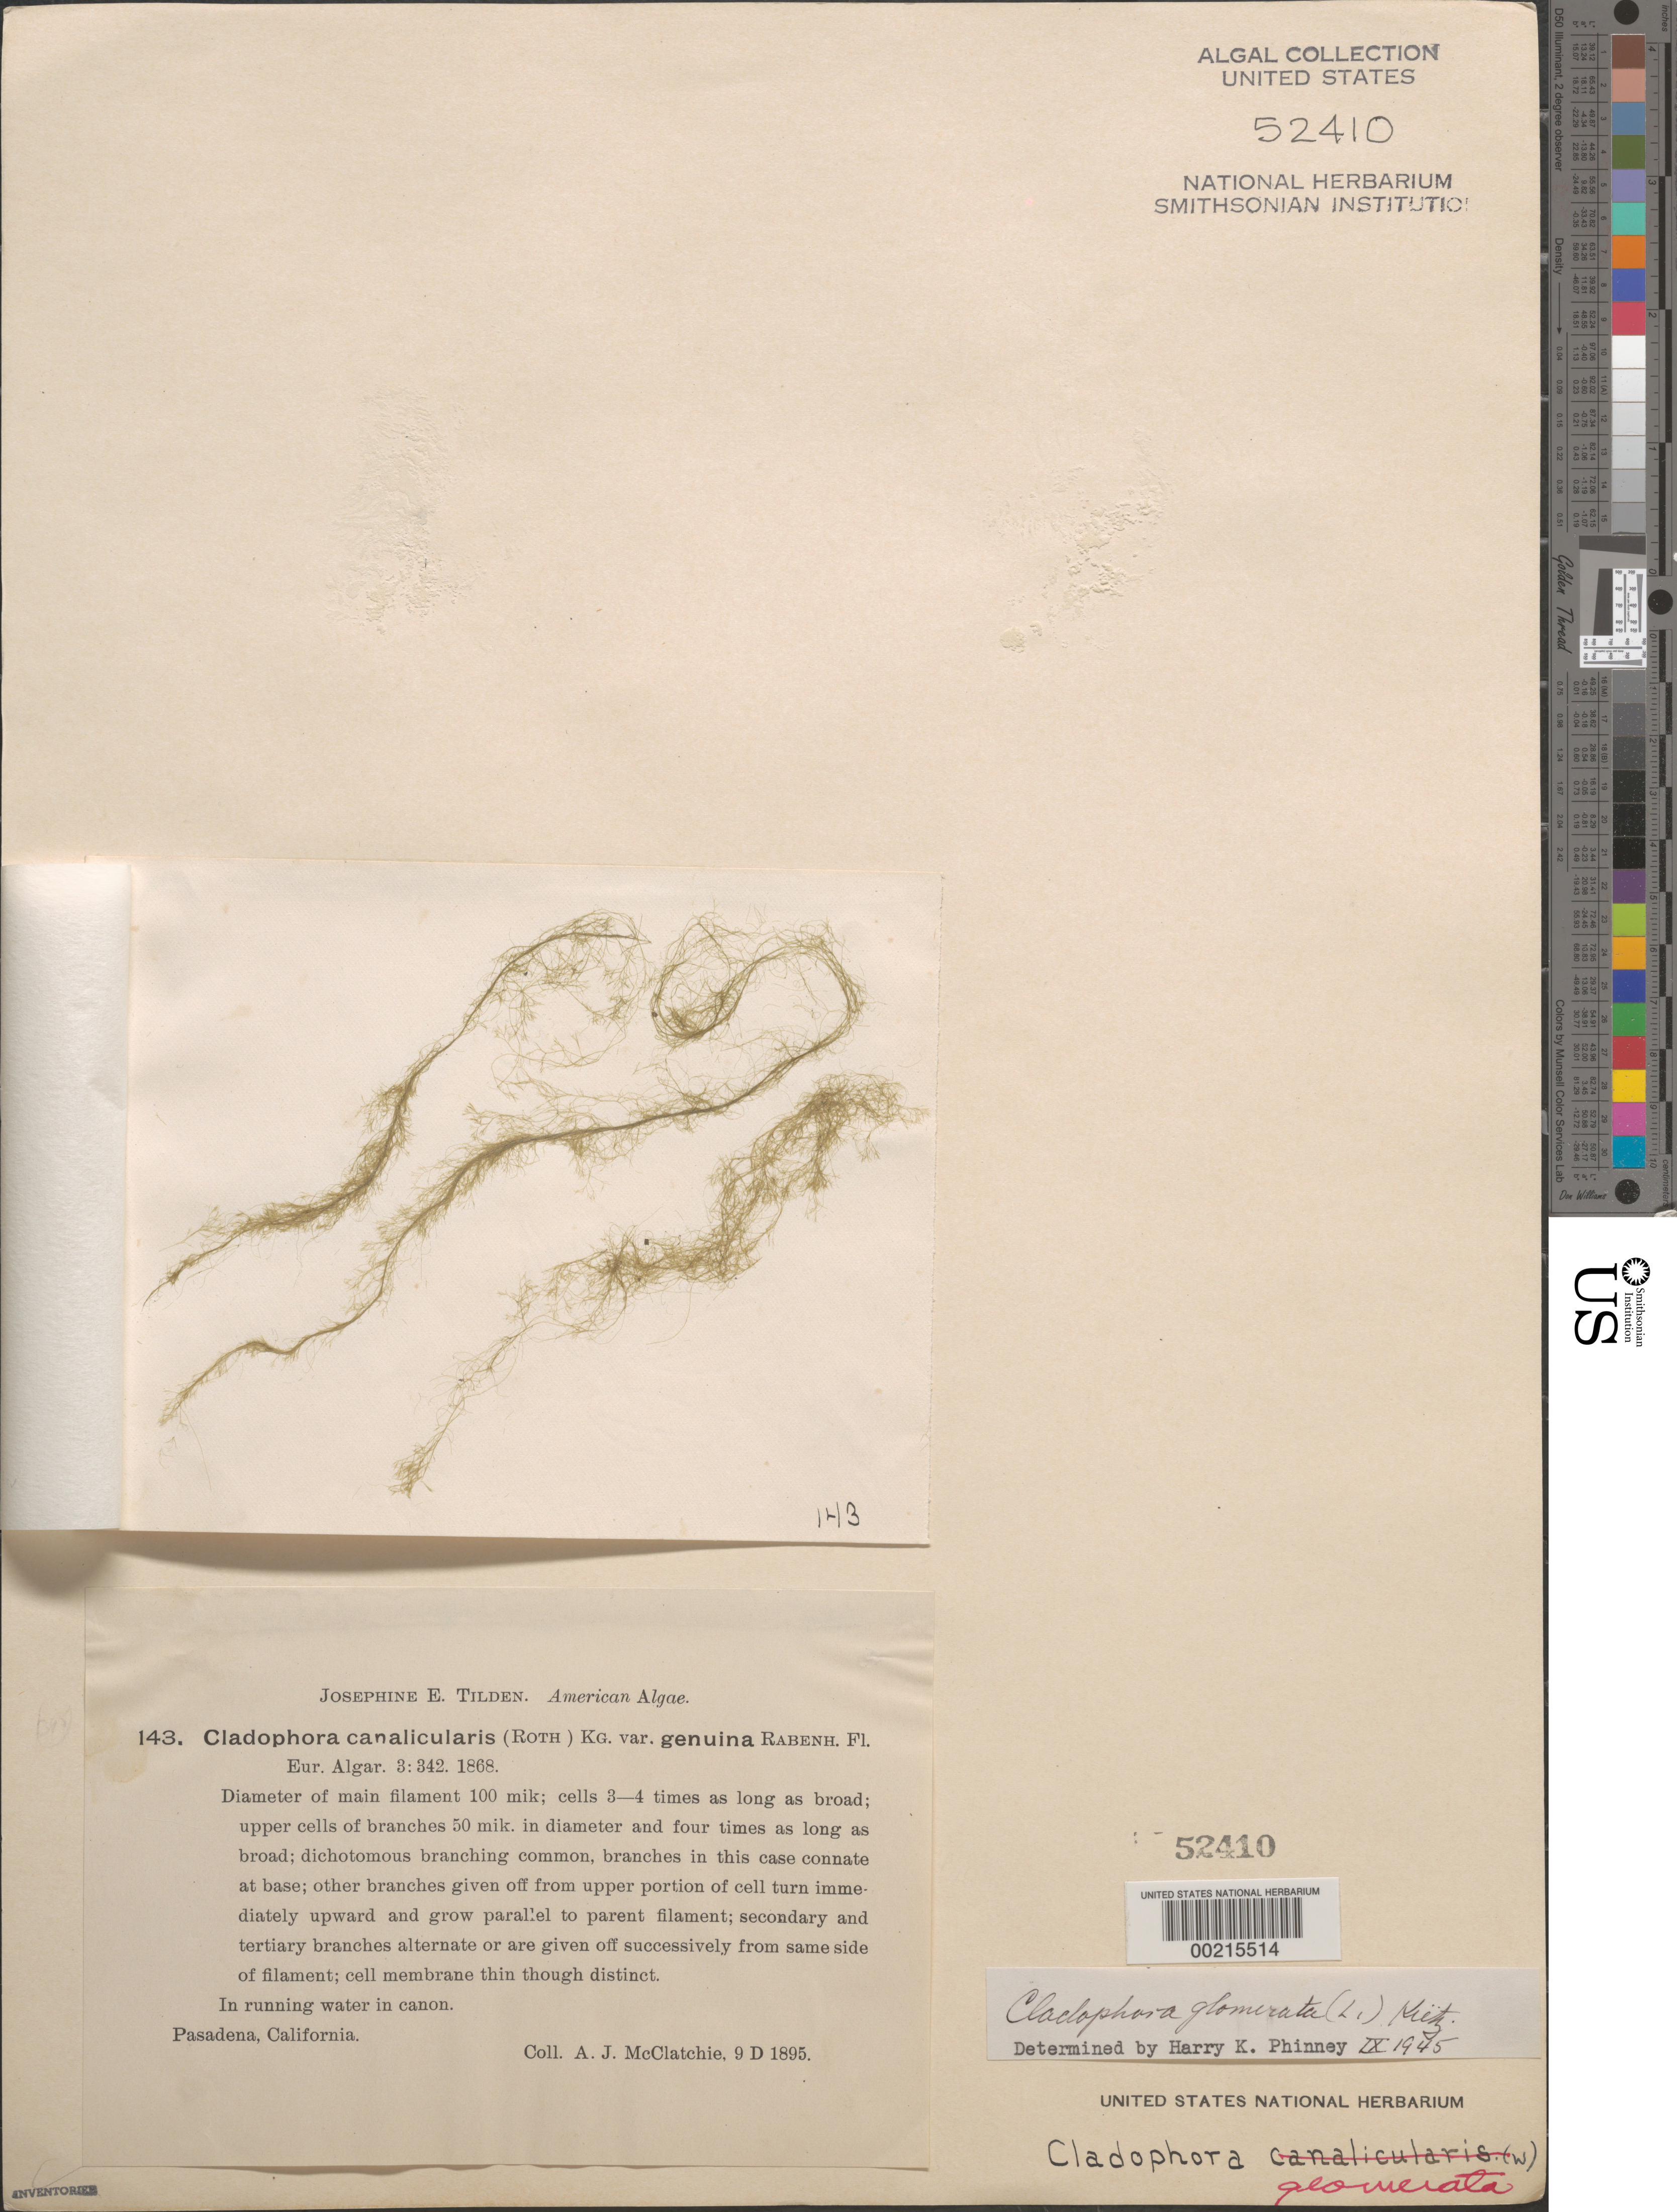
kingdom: Plantae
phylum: Chlorophyta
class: Ulvophyceae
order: Cladophorales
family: Cladophoraceae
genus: Cladophora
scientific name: Cladophora glomerata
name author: (L.) Kütz.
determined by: Phinney, H. K.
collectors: A. J. McClatchie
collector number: JET 143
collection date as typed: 09 Dec 1895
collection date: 1895-12-09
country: United States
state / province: California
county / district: Los Angeles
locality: Pasadena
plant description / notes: Tilden, American Algae, as Cladophora canalicularis v. genuina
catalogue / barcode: US 52410